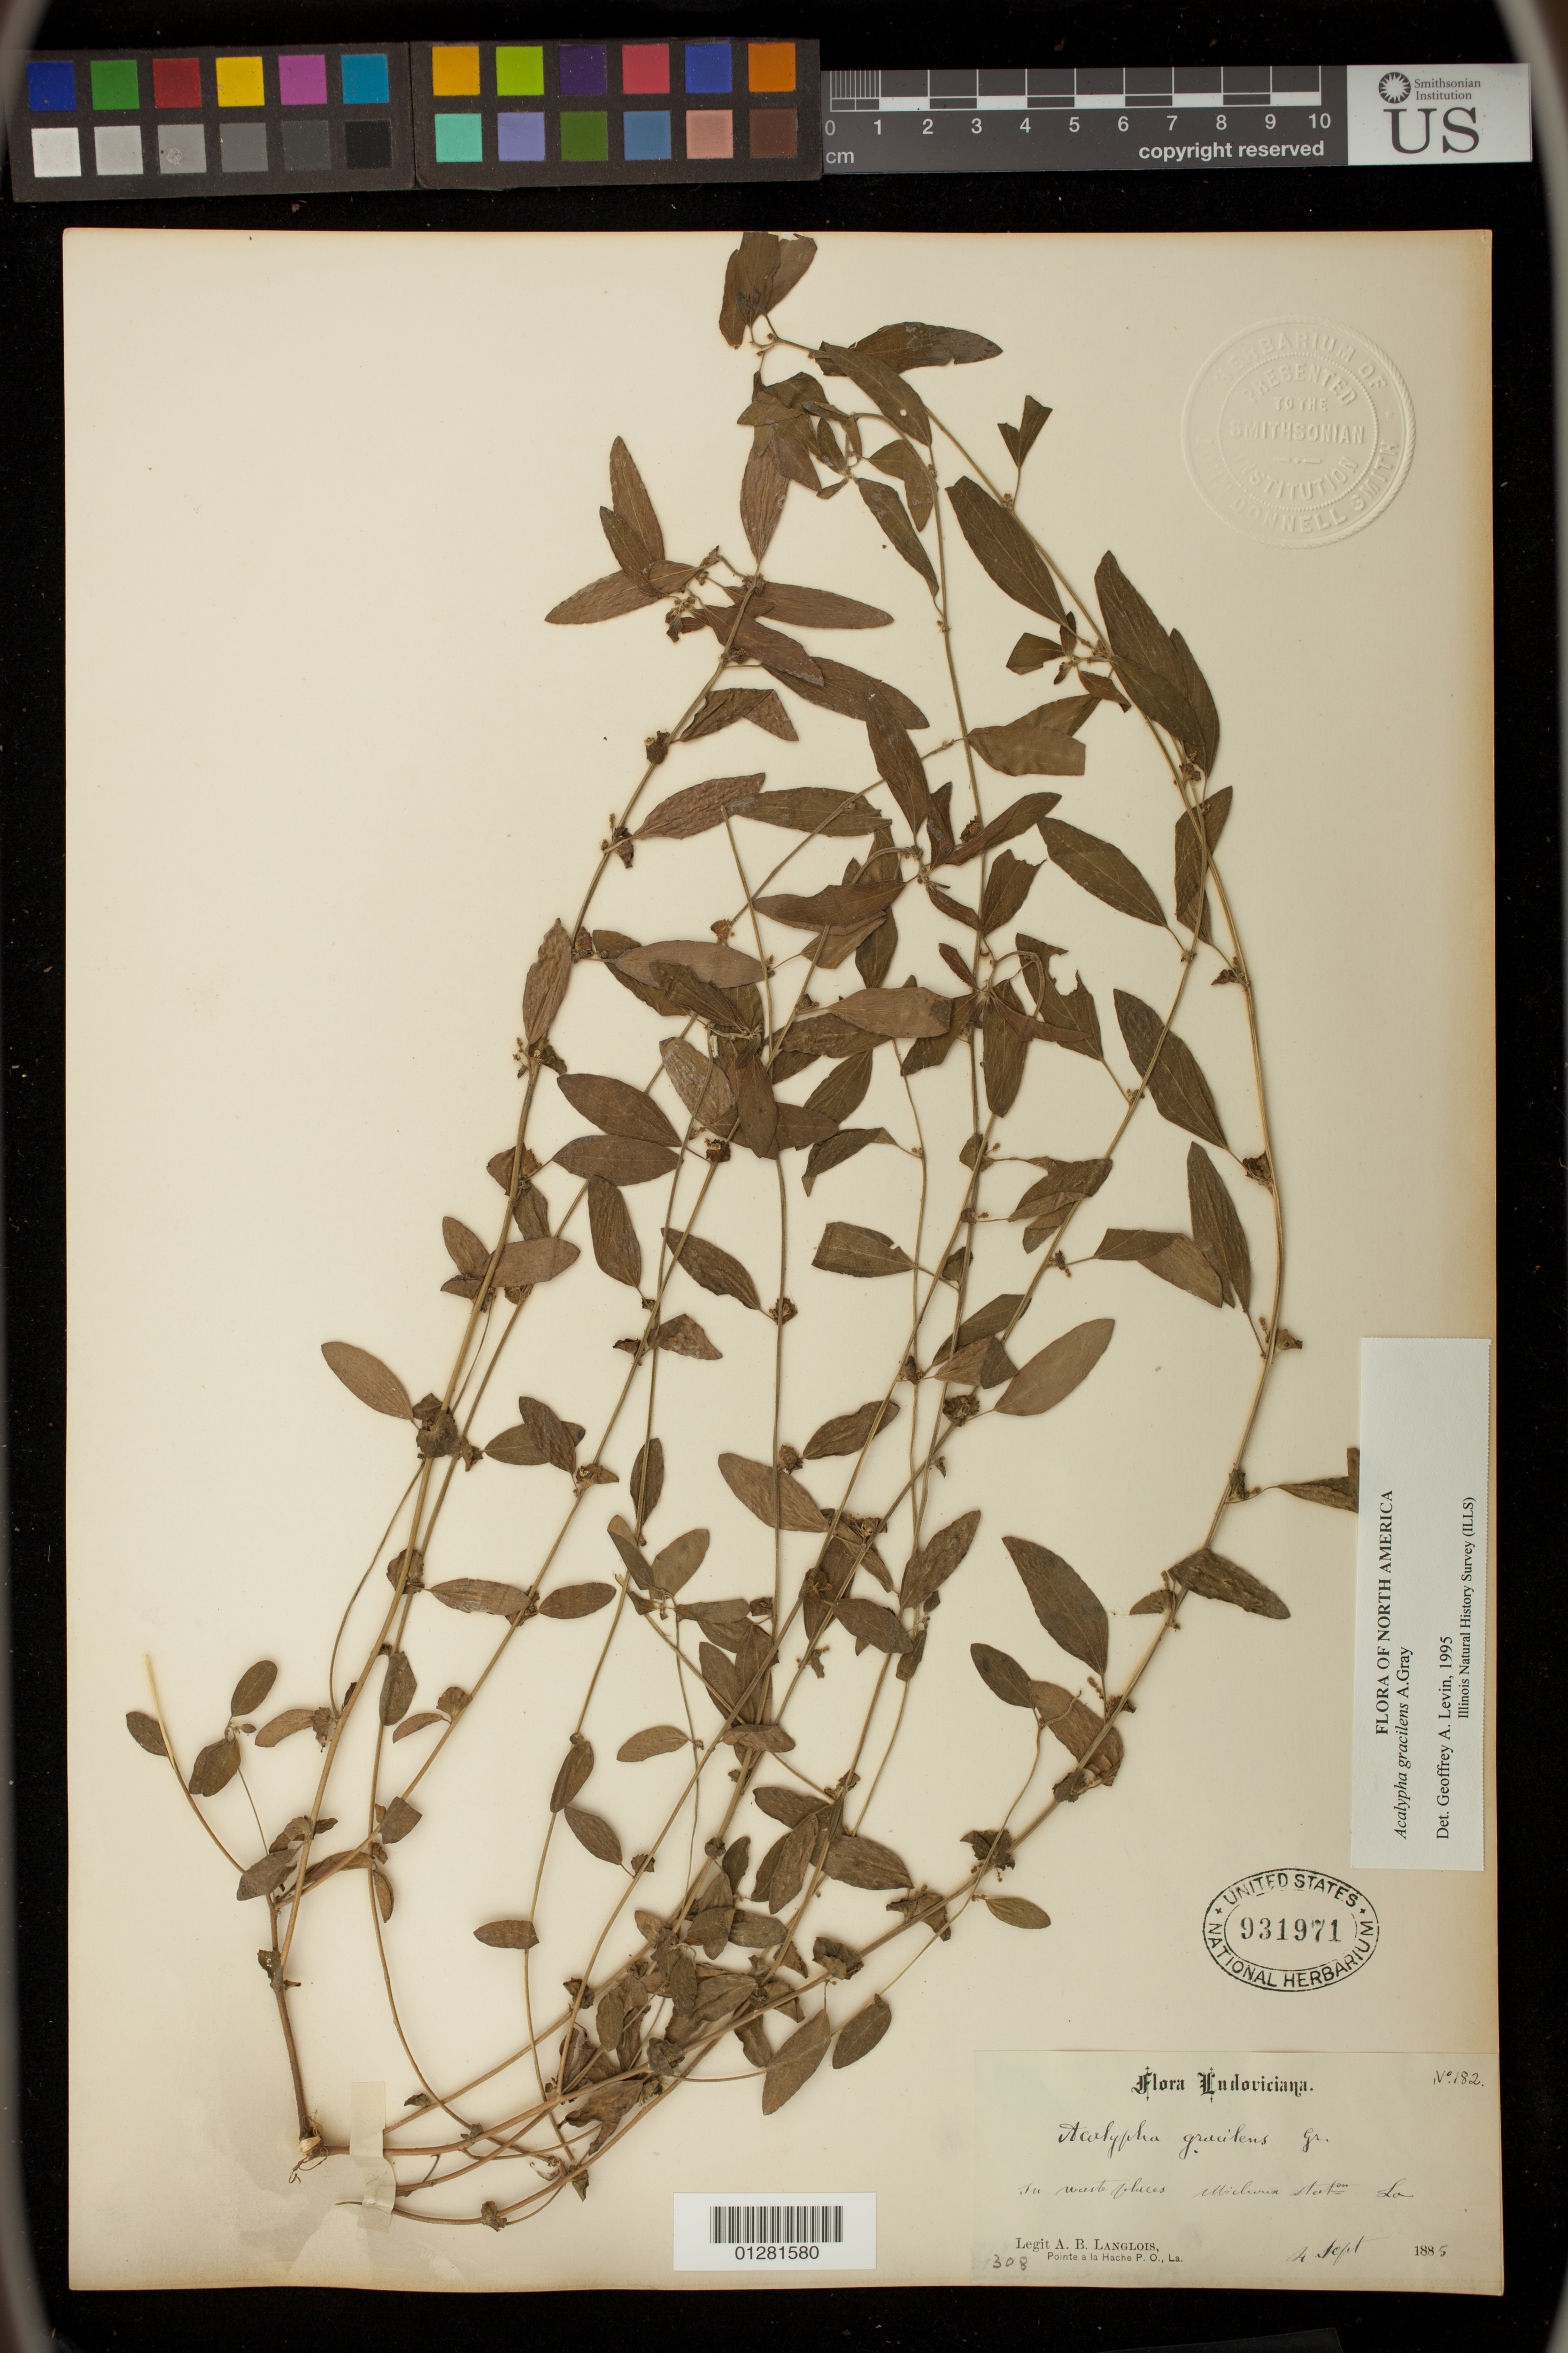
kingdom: Plantae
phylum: Tracheophyta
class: Magnoliopsida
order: Malpighiales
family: Euphorbiaceae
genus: Acalypha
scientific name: Acalypha gracilens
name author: A. Gray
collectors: A. Langlois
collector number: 182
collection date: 1885-09-04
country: United States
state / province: Louisiana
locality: Michorin Station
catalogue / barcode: US 931971